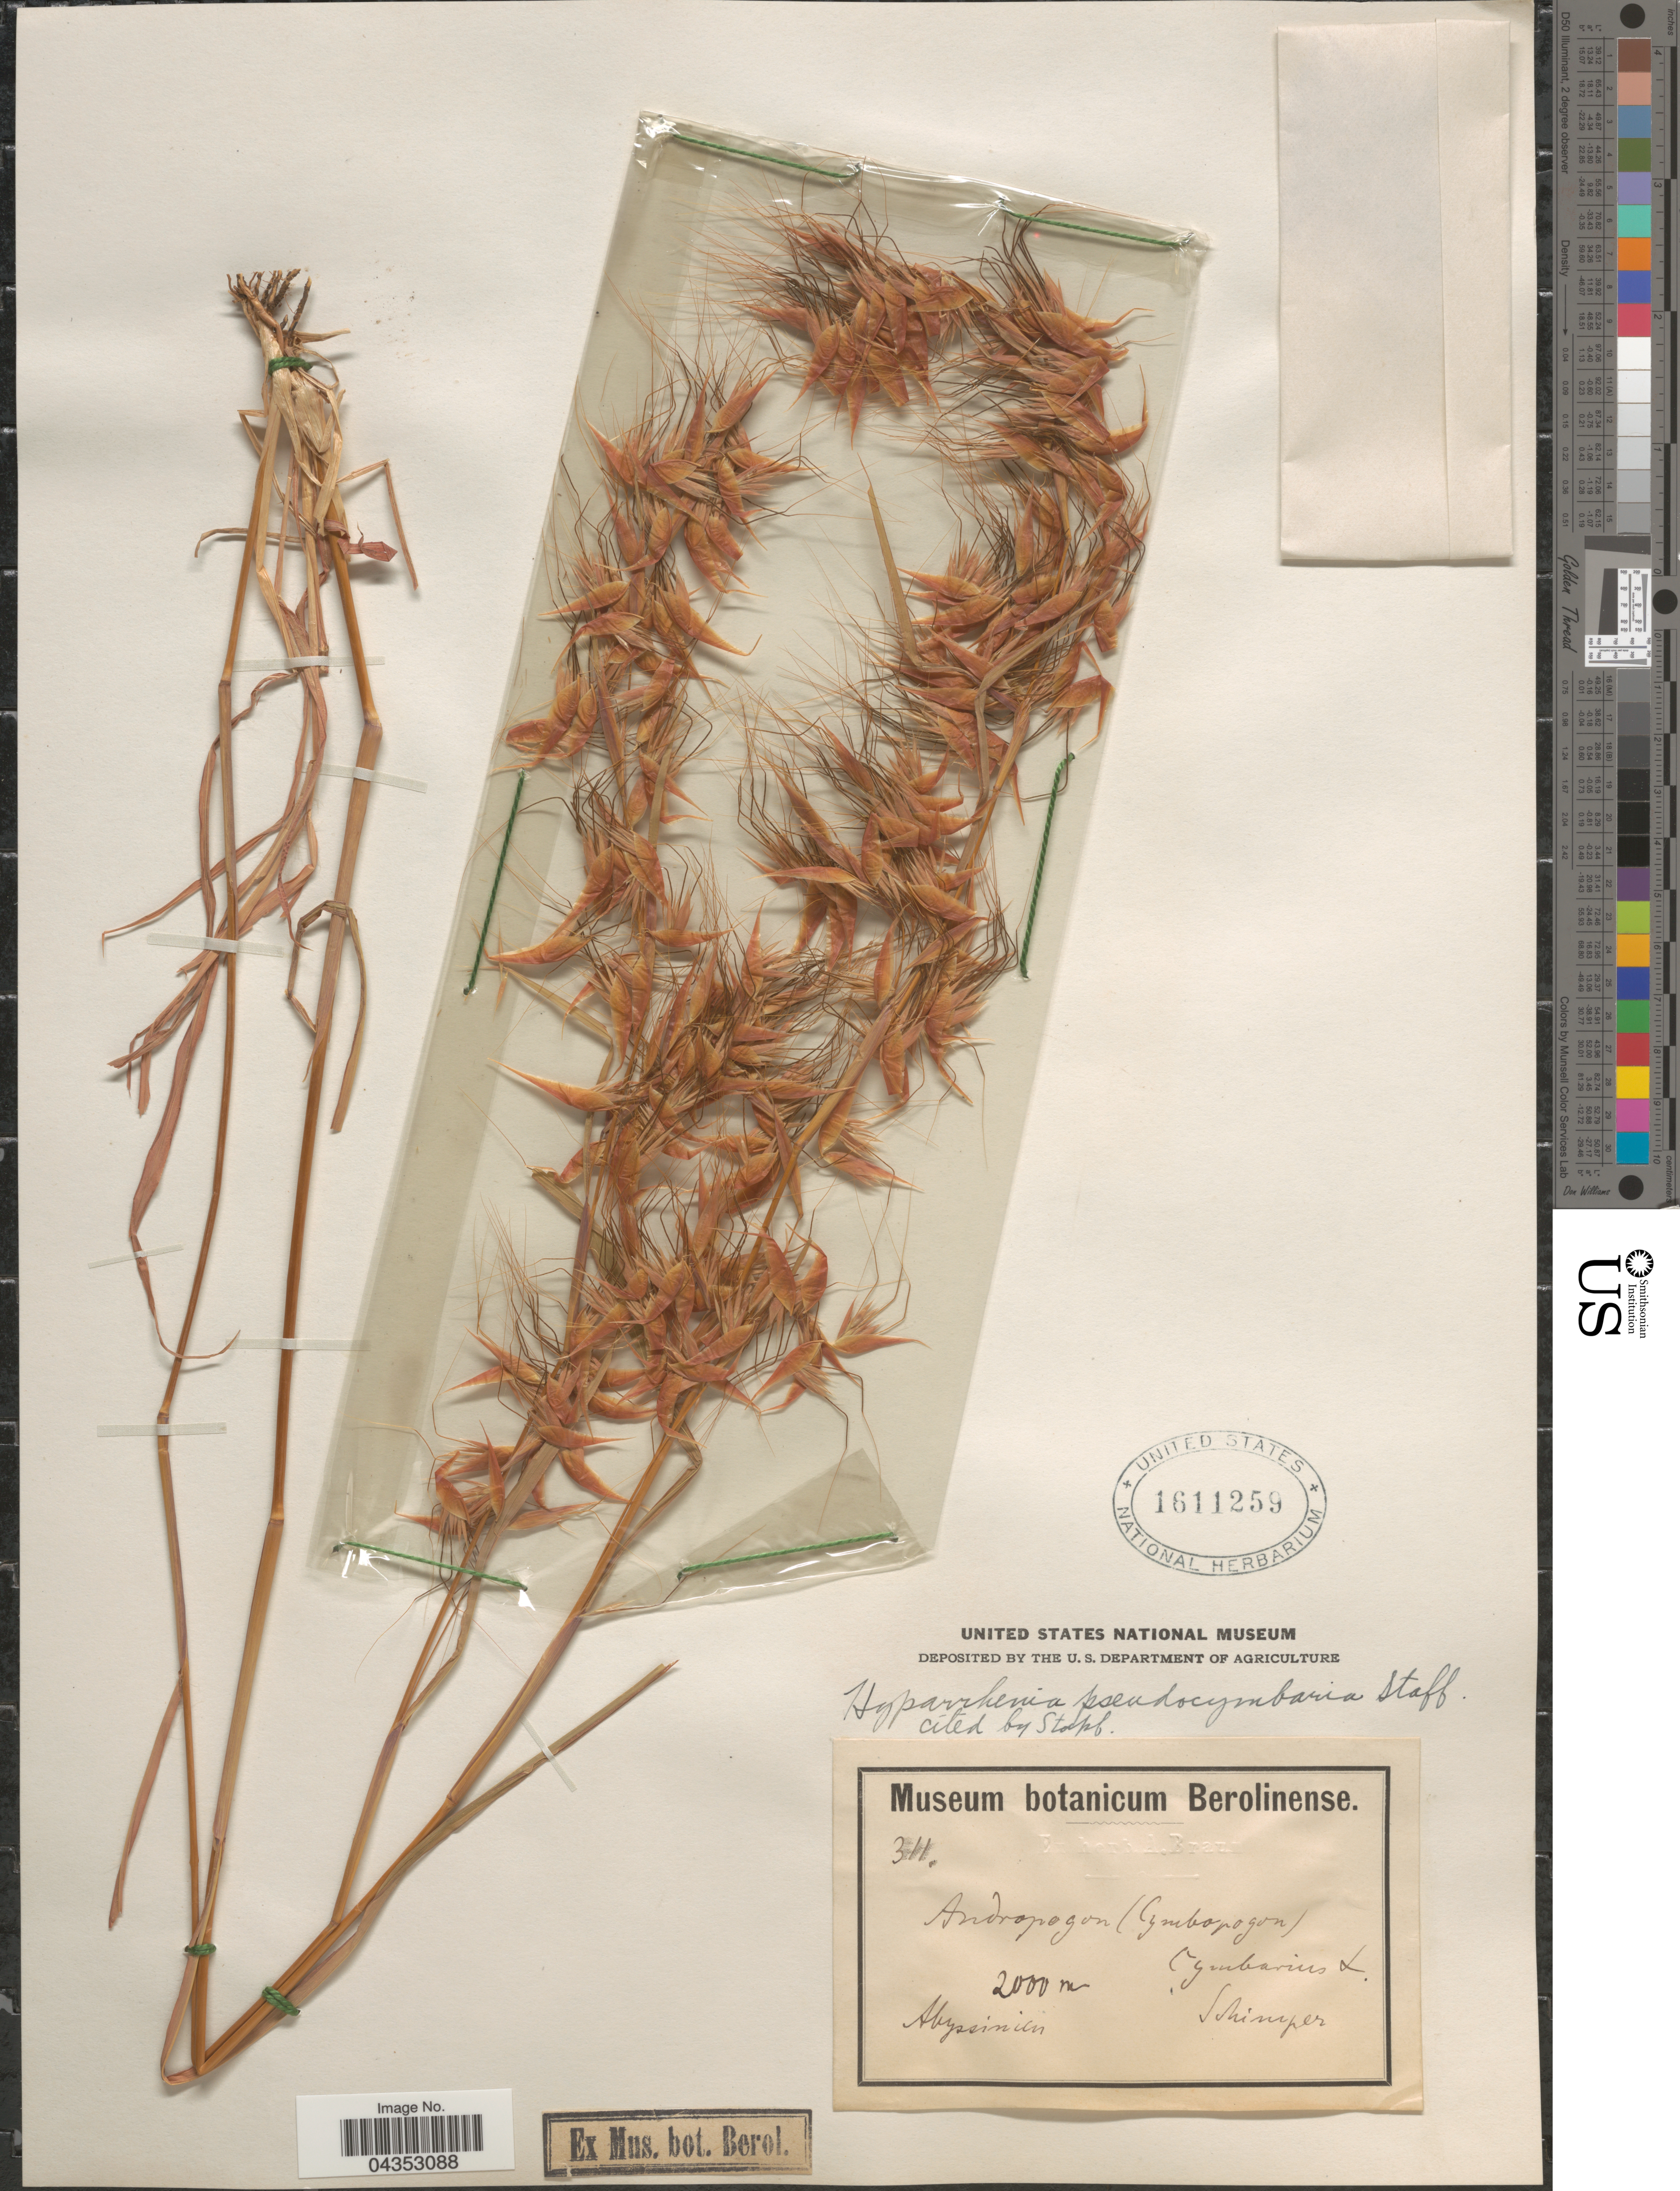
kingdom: Plantae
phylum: Tracheophyta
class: Liliopsida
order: Poales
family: Poaceae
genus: Hyparrhenia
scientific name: Hyparrhenia anthistirioides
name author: (Hochst. ex A. Rich.) Andersson ex Stapf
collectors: -. Schimper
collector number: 311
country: Ethiopia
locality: Abyssinien.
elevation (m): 2000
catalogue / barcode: US 1611259